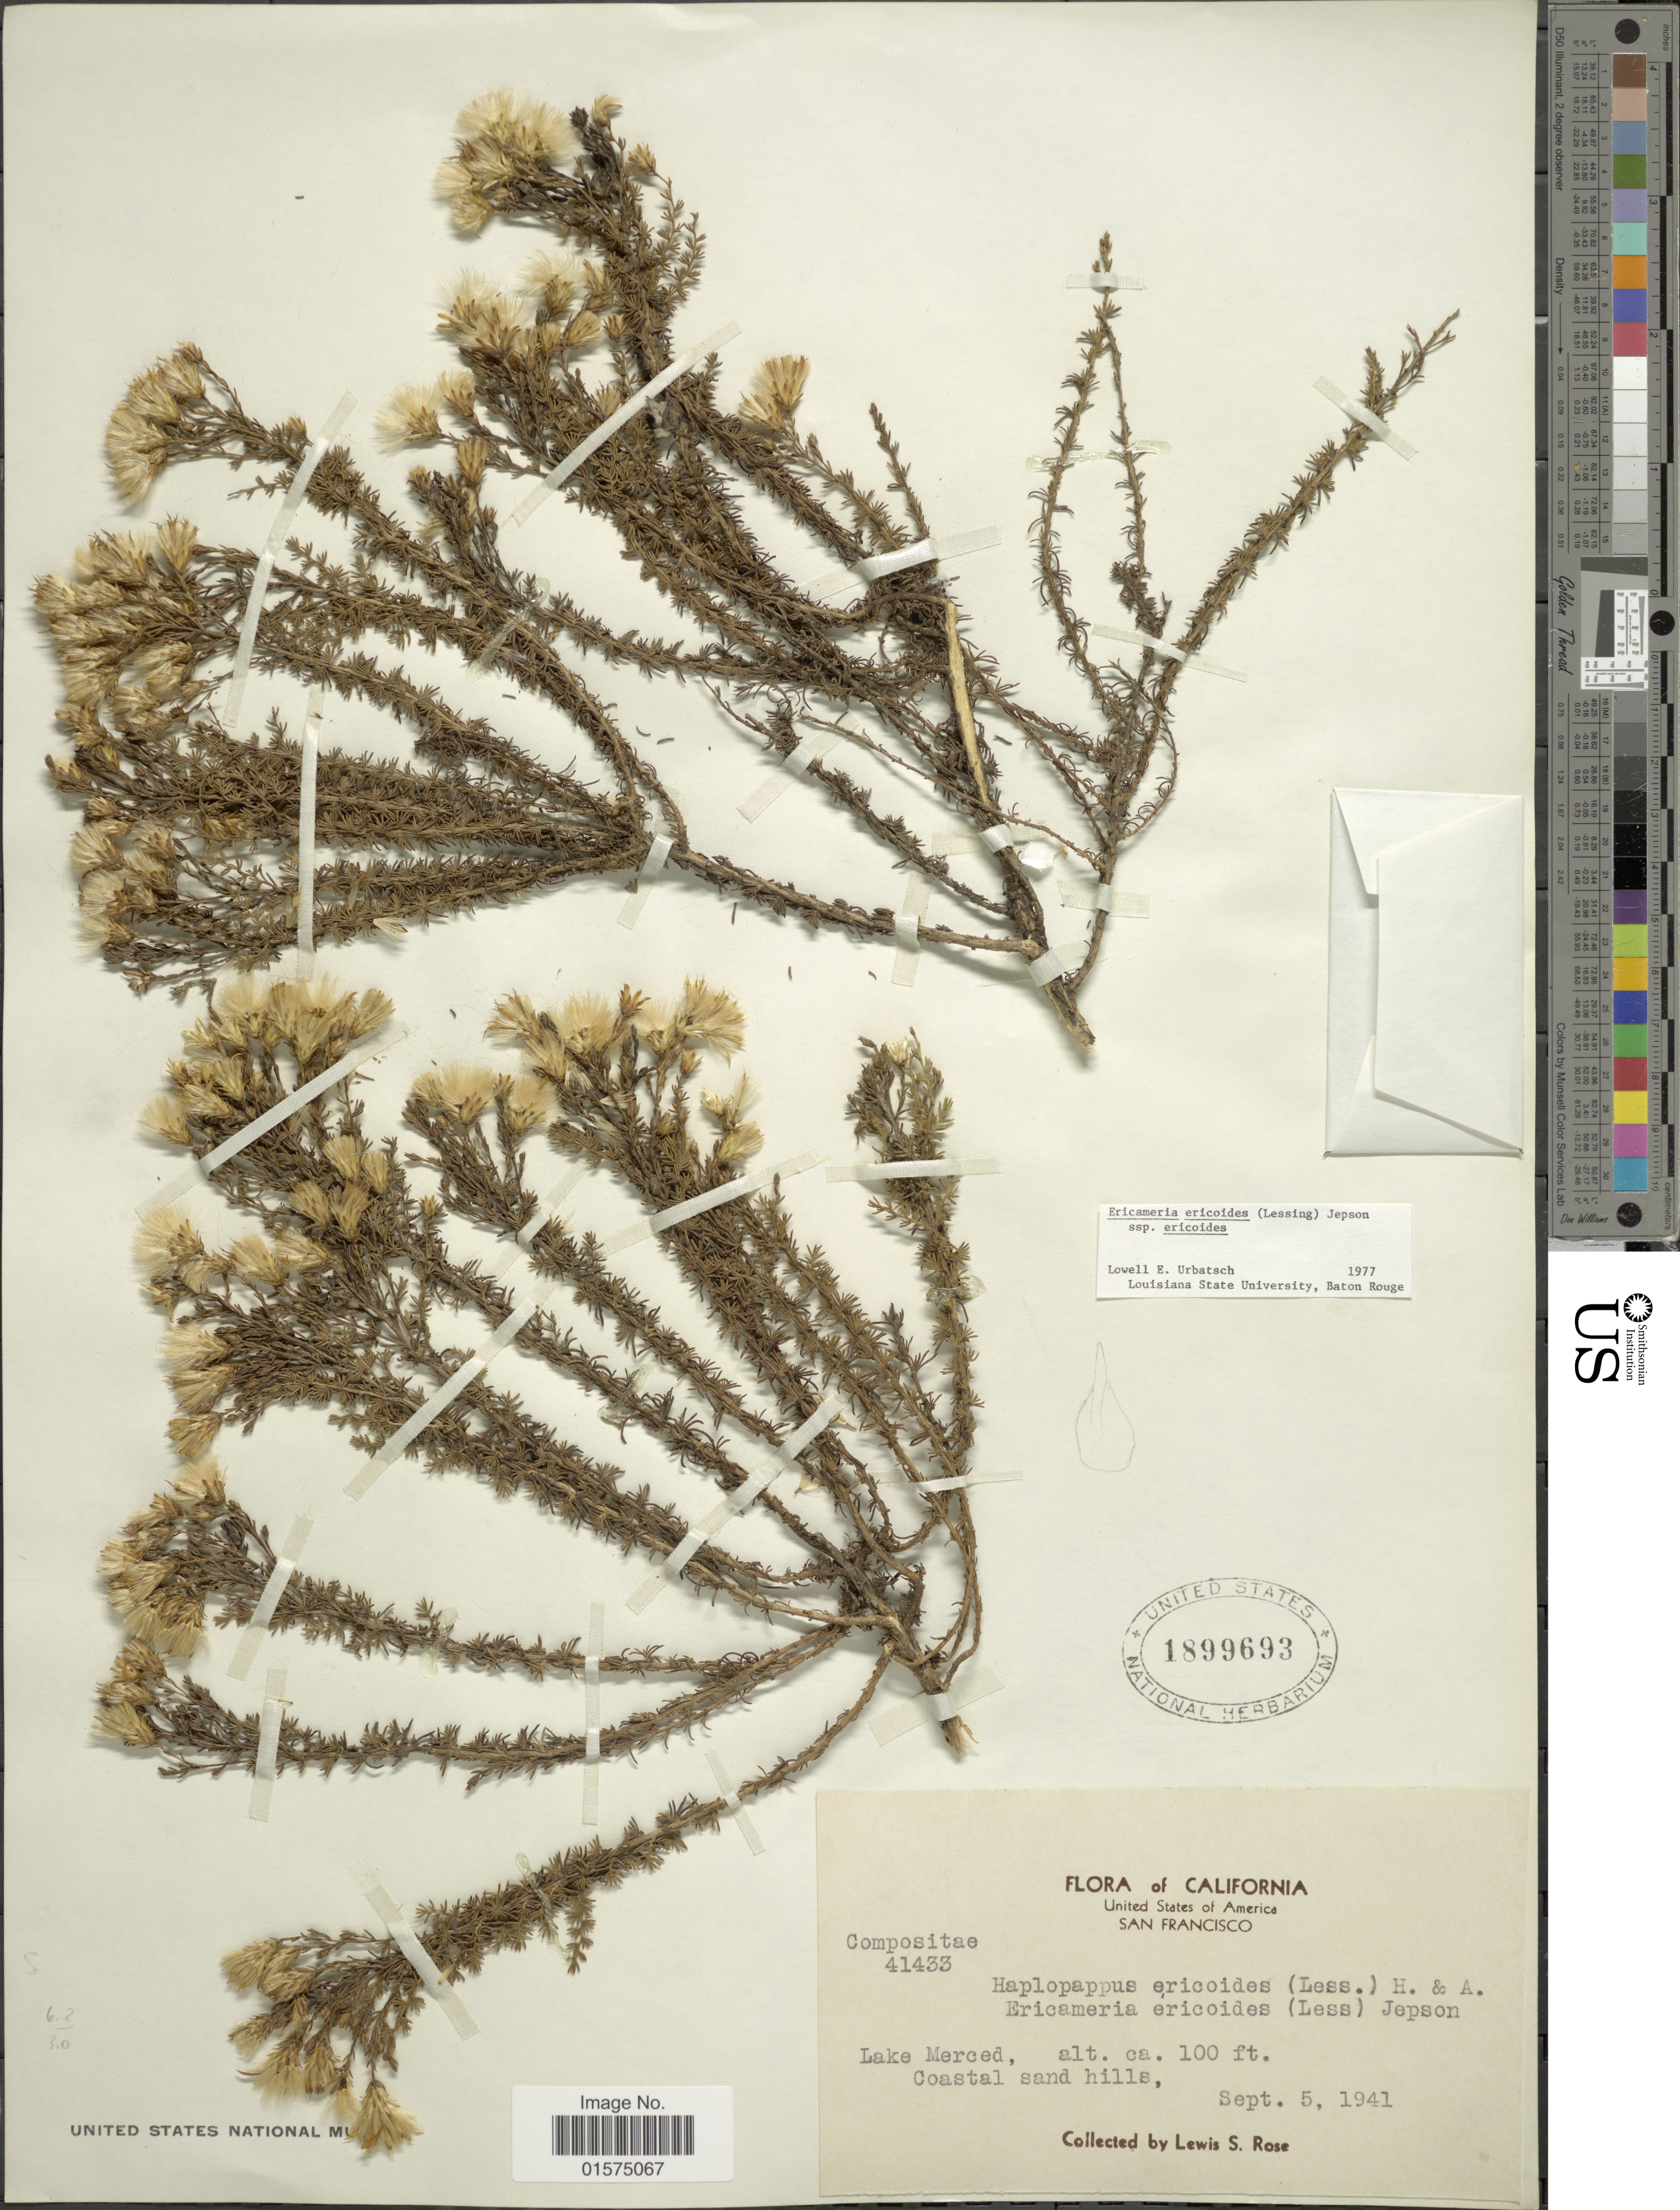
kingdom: Plantae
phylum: Tracheophyta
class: Magnoliopsida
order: Asterales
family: Asteraceae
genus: Ericameria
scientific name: Ericameria ericoides subsp. ericoides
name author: (Less.) Nutt. ex Jeps.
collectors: L. S. Rose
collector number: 41453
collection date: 1941-09-05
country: United States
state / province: California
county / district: San Francisco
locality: San Francisco. Lake Merced. Coastal sand hills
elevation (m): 30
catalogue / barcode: US 1899693